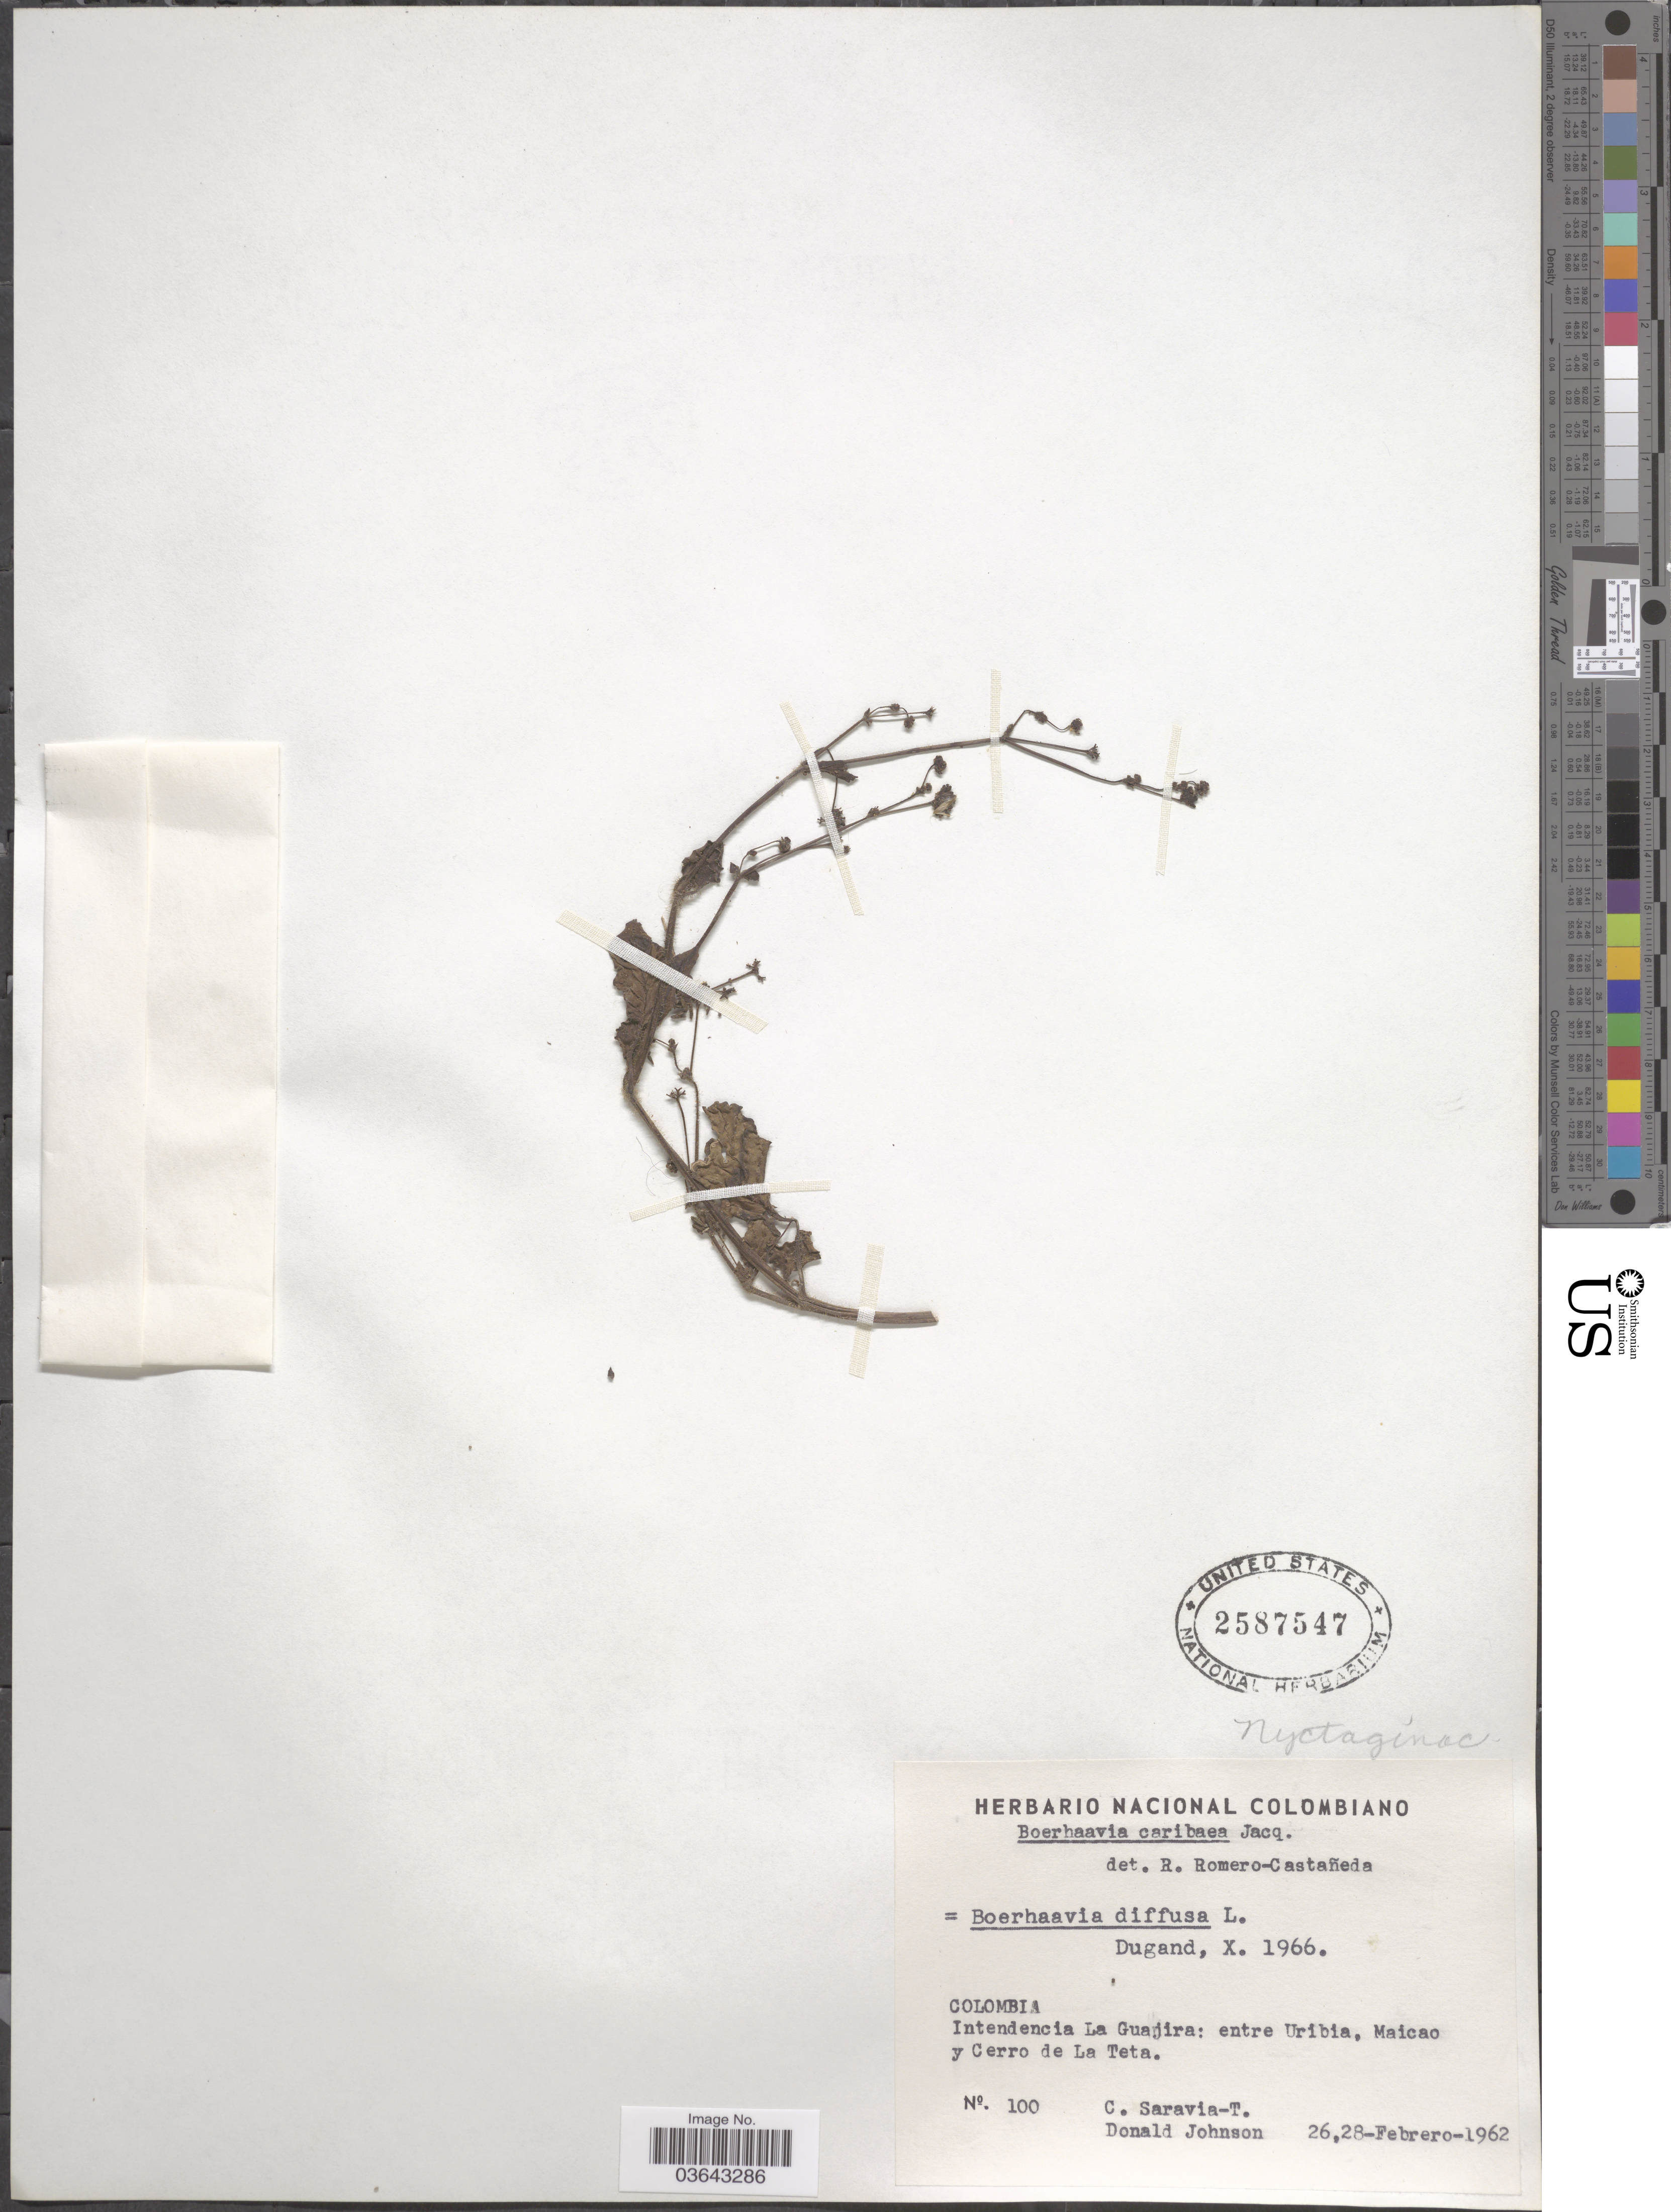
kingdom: Plantae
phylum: Tracheophyta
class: Magnoliopsida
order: Caryophyllales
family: Nyctaginaceae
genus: Boerhavia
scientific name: Boerhavia diffusa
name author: L.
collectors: C. Saravia T. & D. Johnson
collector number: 100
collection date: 1962-02-26/1962-02-28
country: Colombia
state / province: La Guajira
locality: Intendencia La Guajira: entre Uribia, Maicao y Cerro de La Teta.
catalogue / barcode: US 2587547